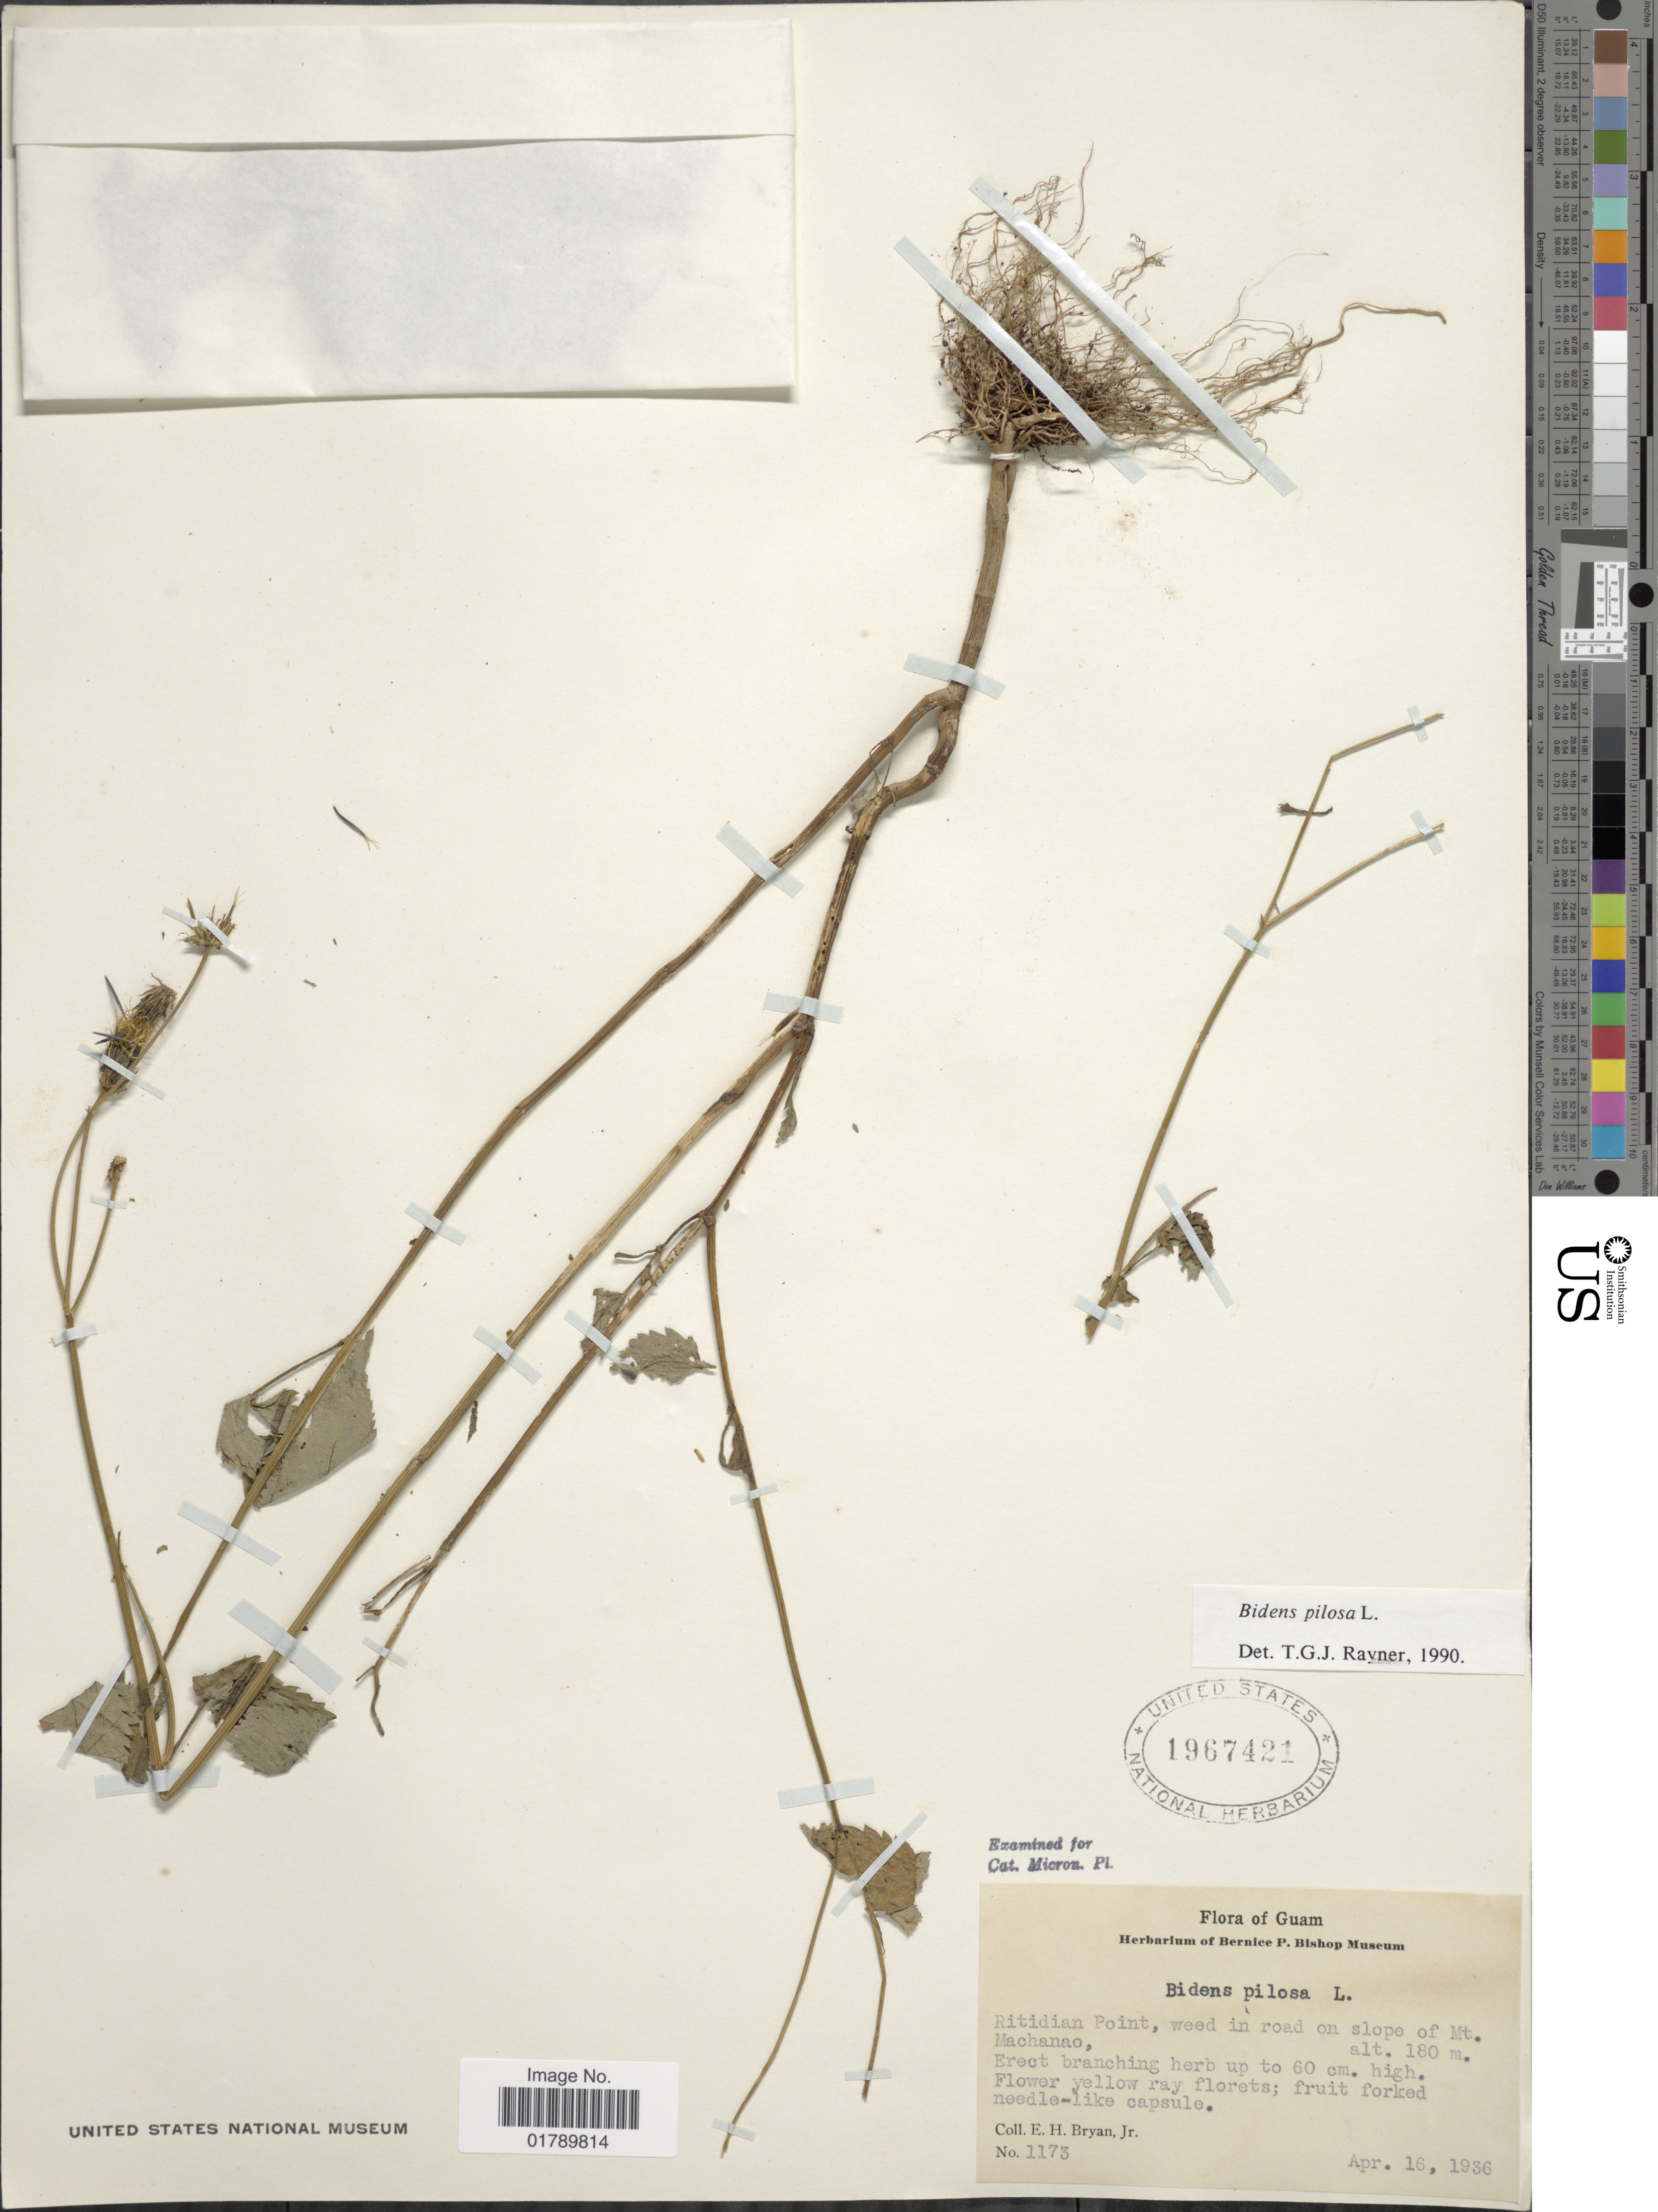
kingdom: Plantae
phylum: Tracheophyta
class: Magnoliopsida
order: Asterales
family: Asteraceae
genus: Bidens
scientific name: Bidens pilosa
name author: L.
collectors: E. Bryan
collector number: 1173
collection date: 1936-04-16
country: Guam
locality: Ritdian Point, weed in road on slope of Mt. Machanao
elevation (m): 180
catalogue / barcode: US 1967421